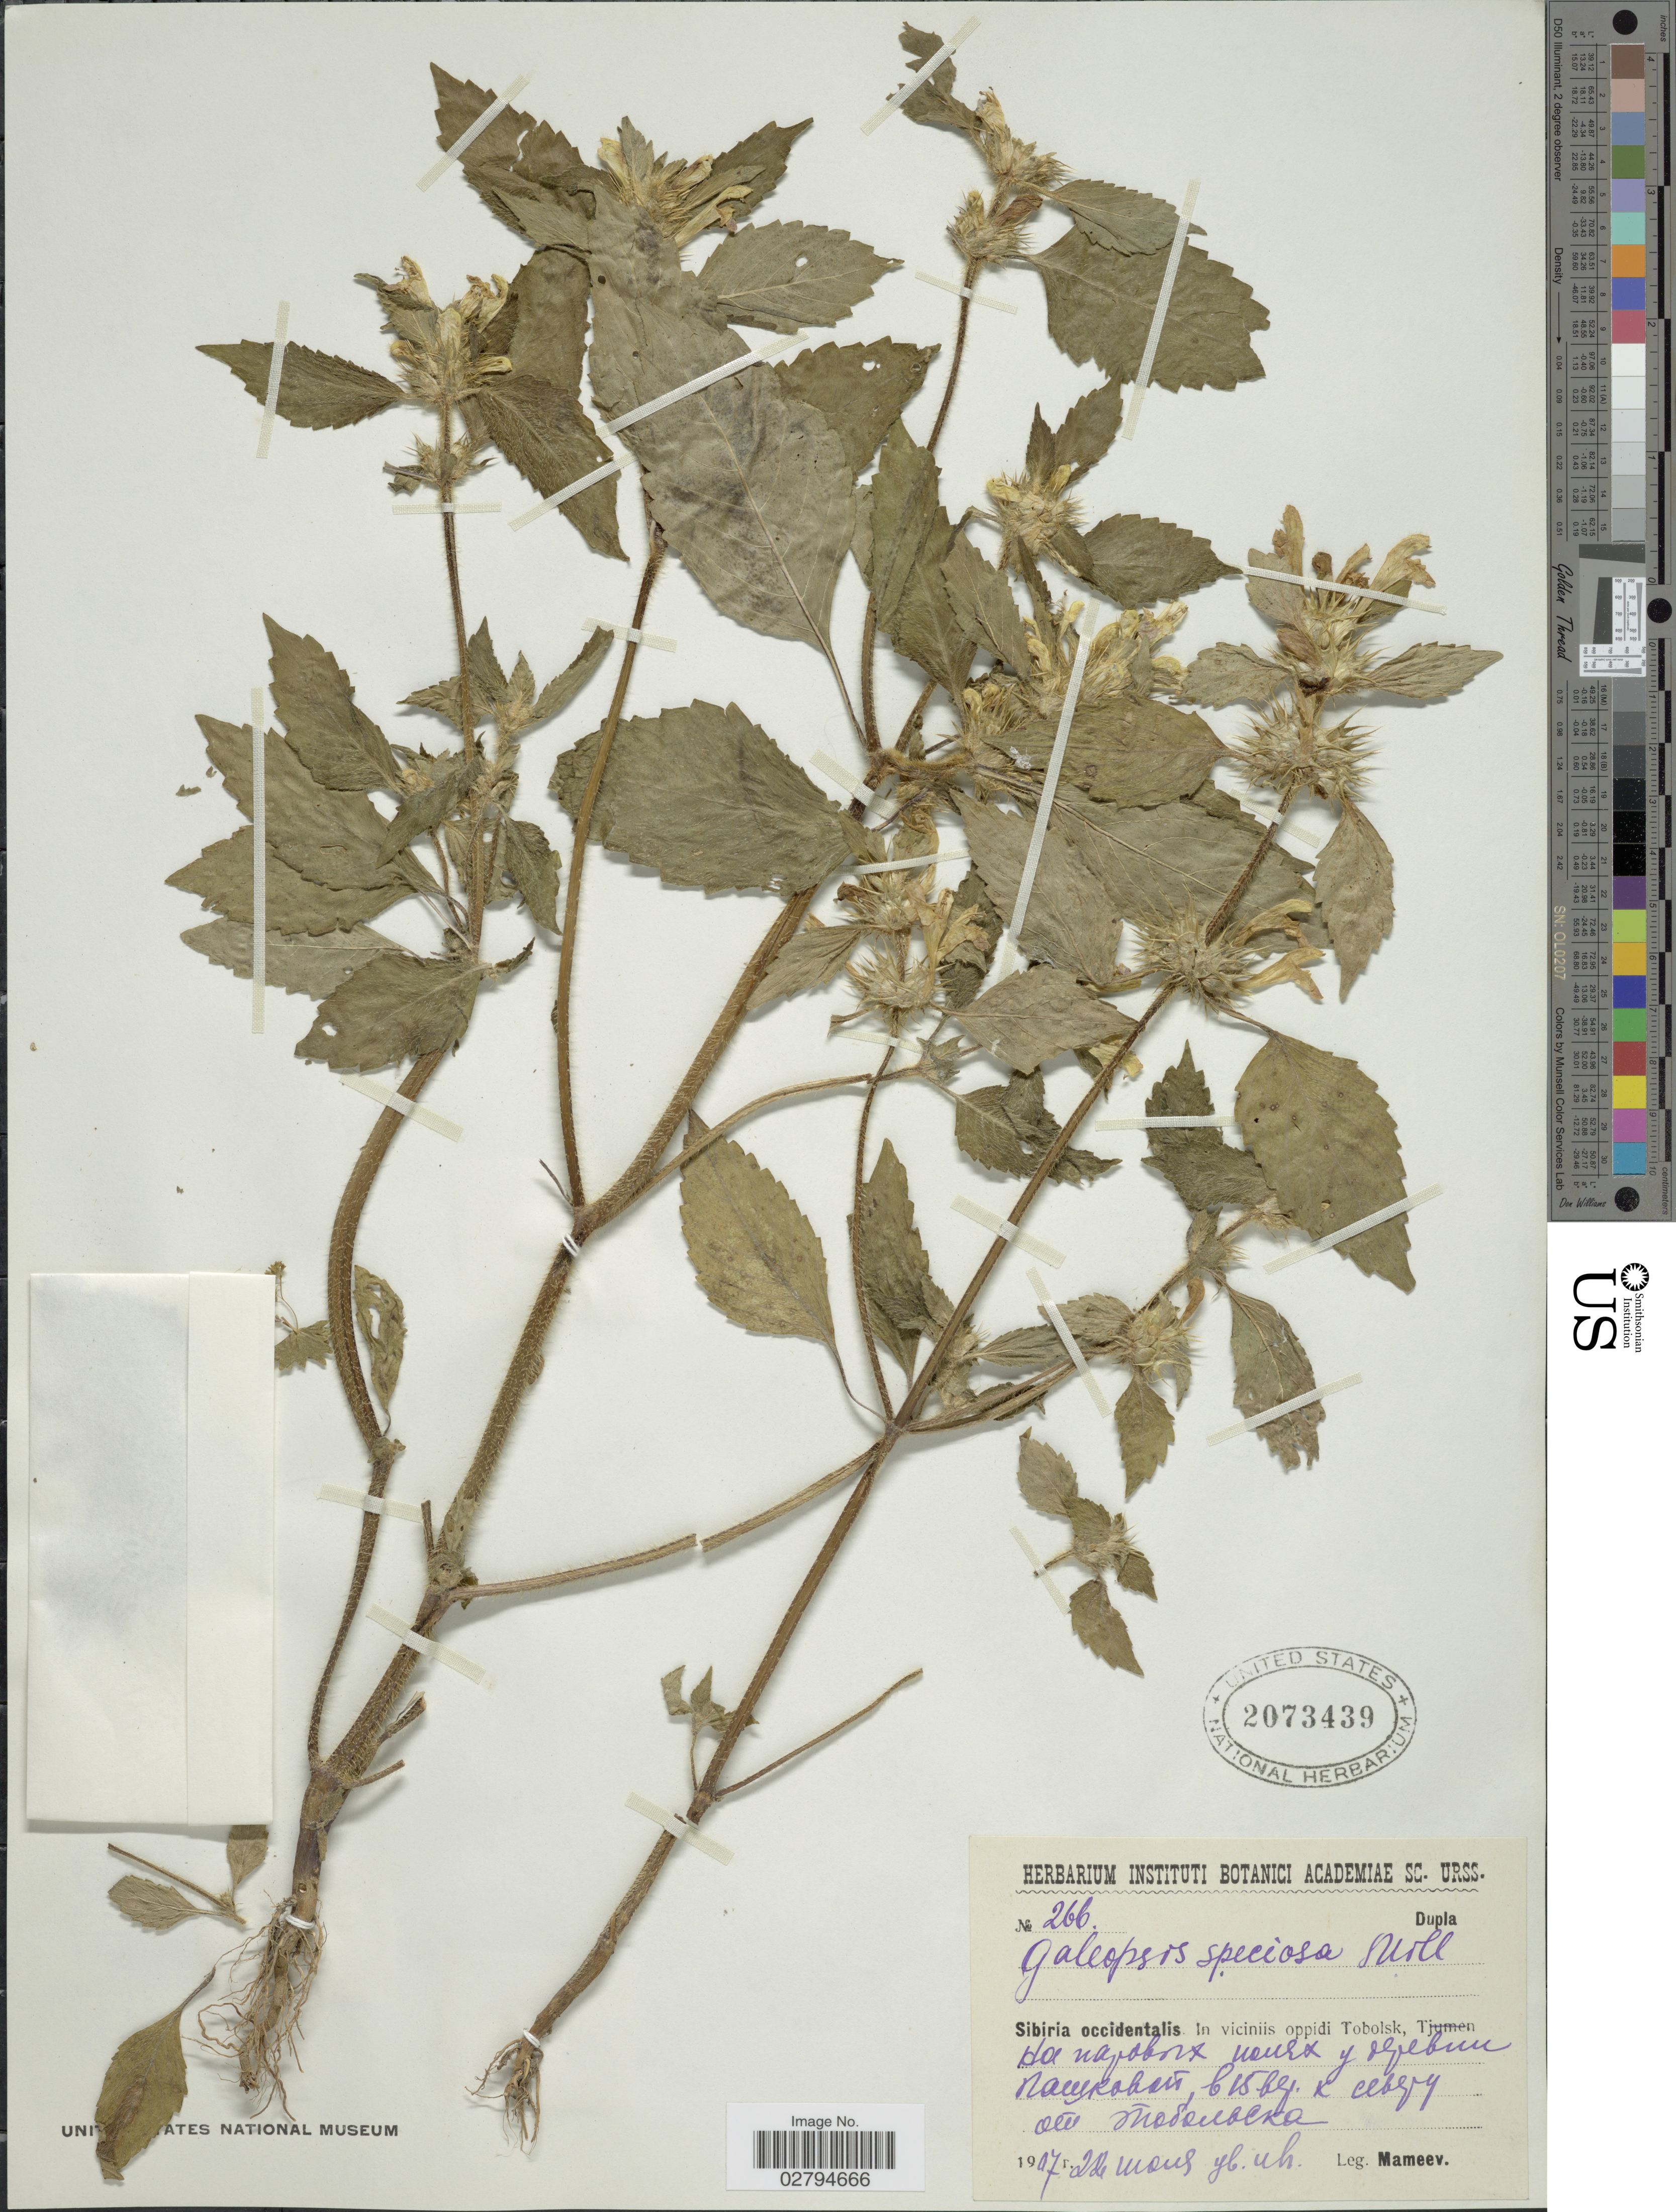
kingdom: Plantae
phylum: Tracheophyta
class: Magnoliopsida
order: Lamiales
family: Lamiaceae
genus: Galeopsis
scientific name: Galeopsis speciosa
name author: Mill.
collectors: Mameev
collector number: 266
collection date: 1907-06-22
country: Russian Federation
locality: Sibiria occidentalis. In viciniis oppidi Tobolsk, near village Pashkova, 16 km N of Tobolsk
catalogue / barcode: US 2073439